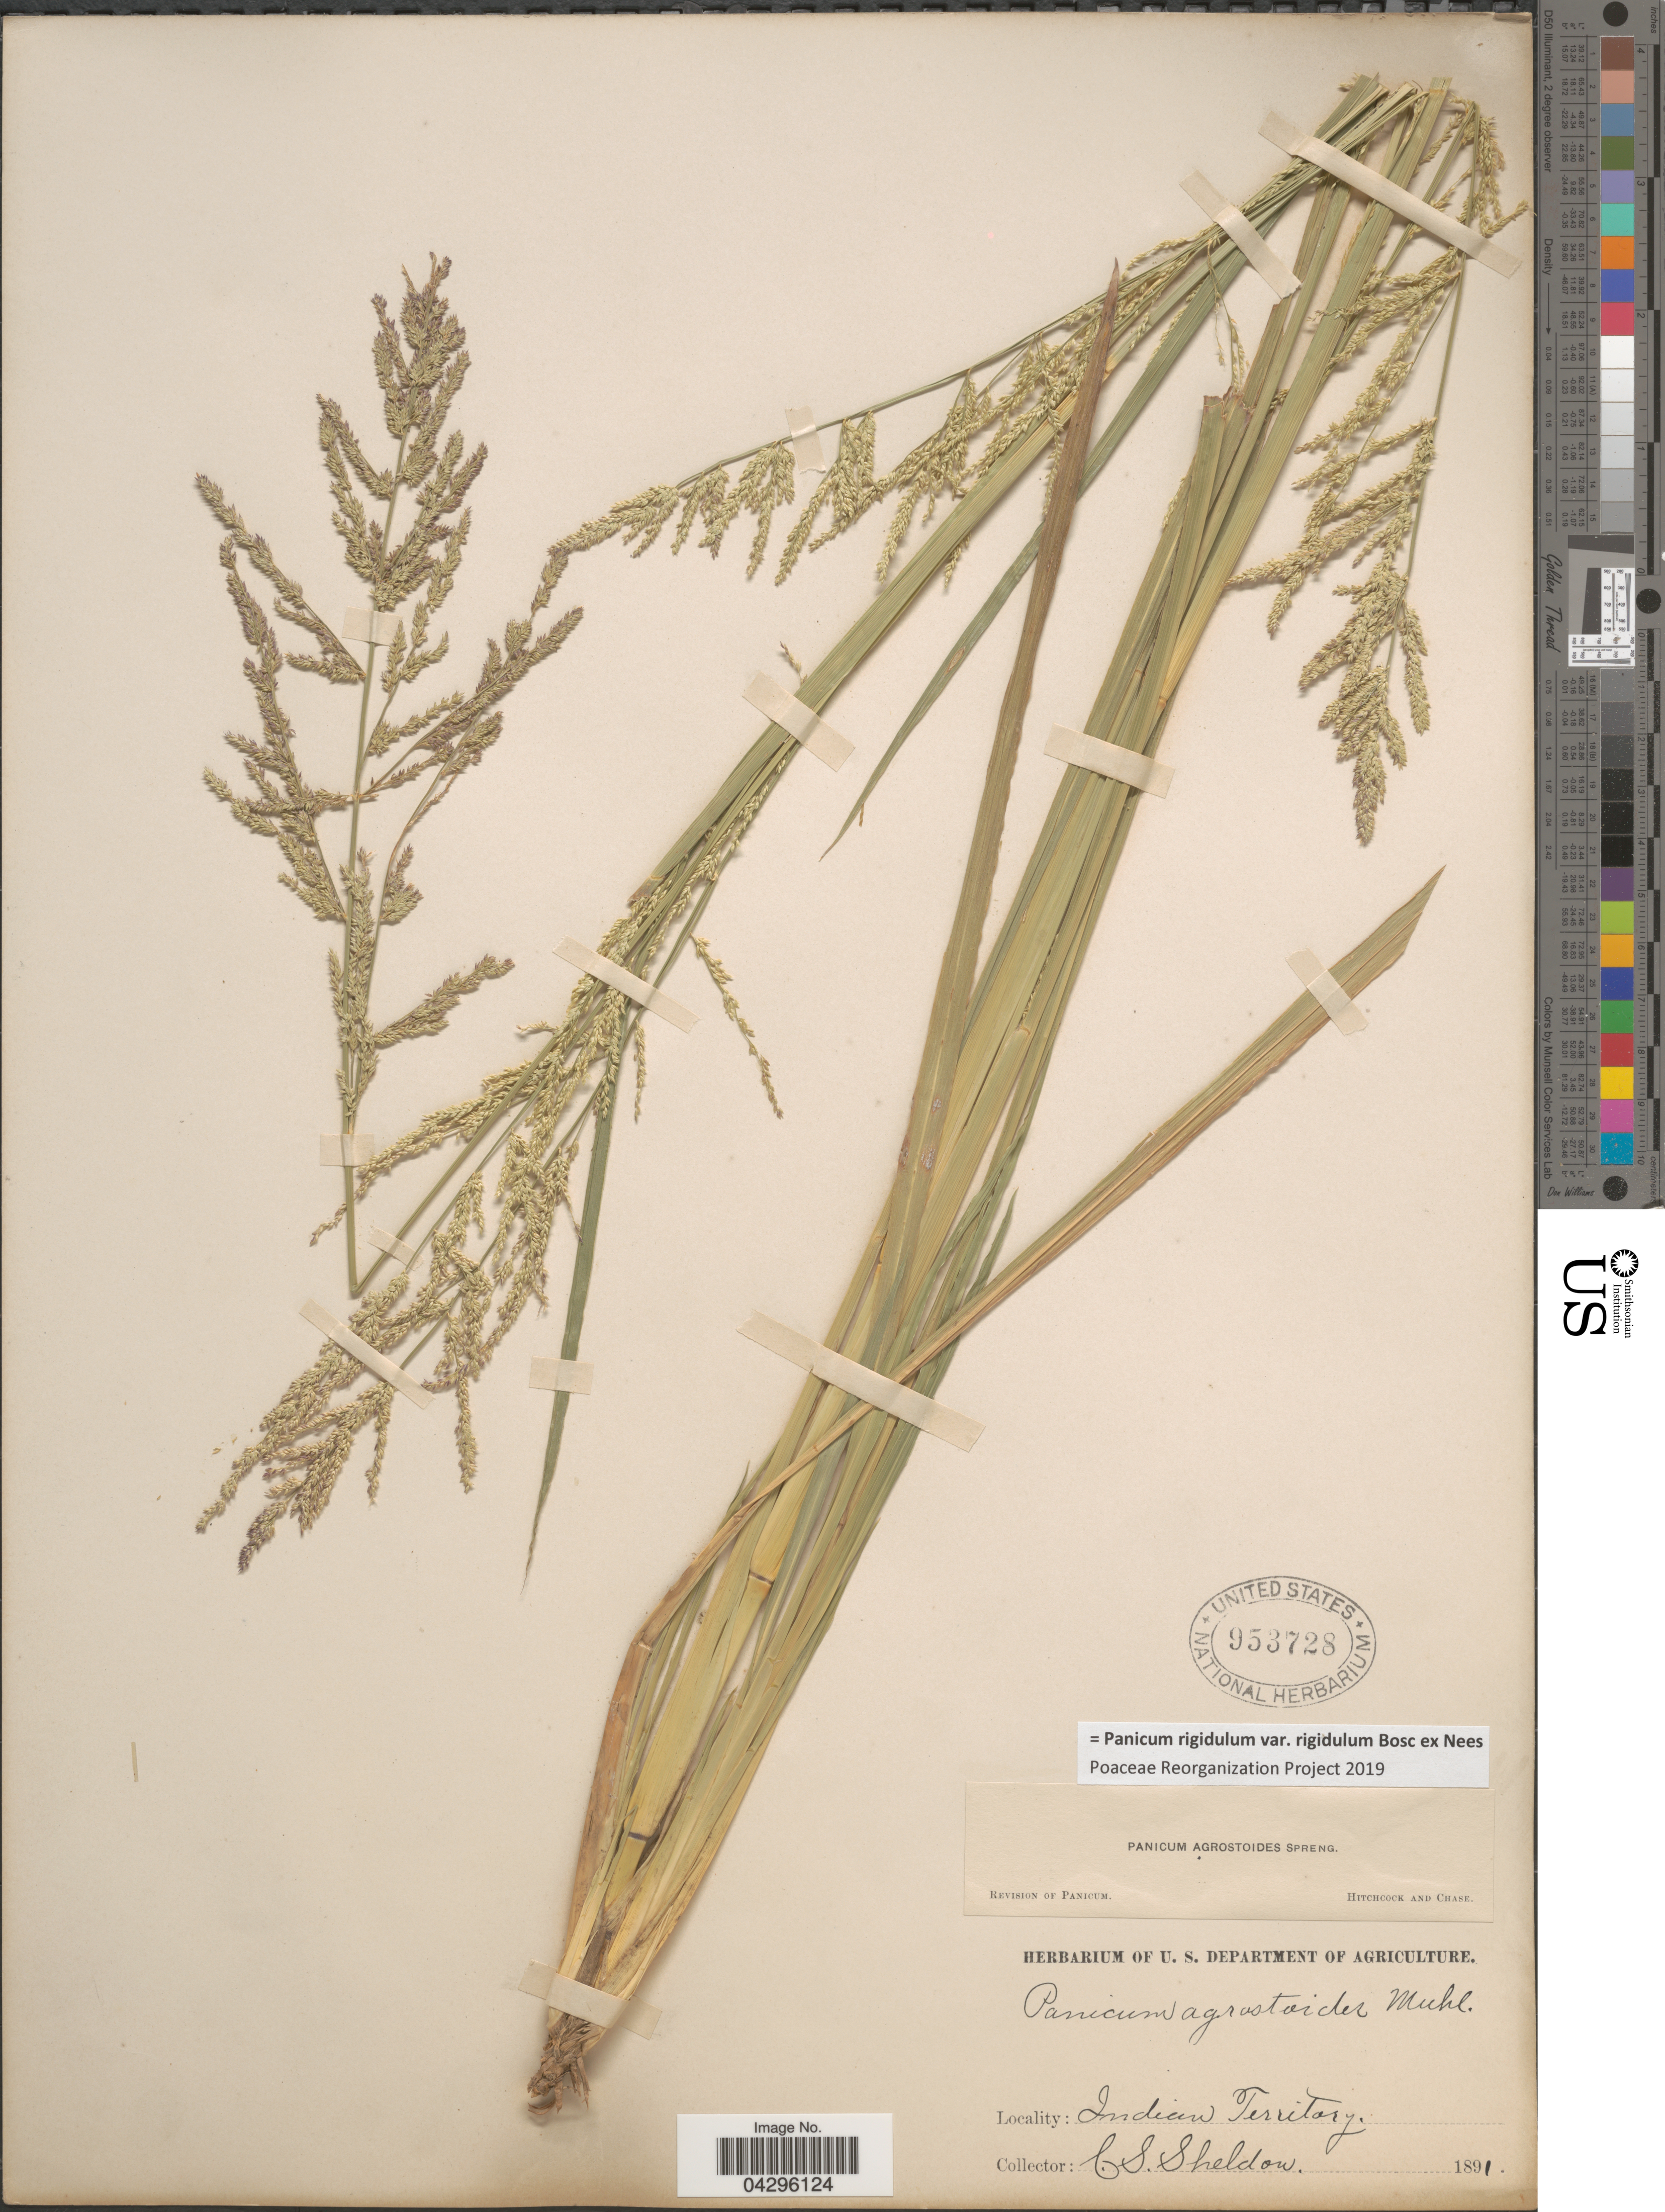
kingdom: Plantae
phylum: Tracheophyta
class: Liliopsida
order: Poales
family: Poaceae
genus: Panicum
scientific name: Panicum rigidulum var. rigidulum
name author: Bosc ex Nees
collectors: C. S. Sheldon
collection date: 1891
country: United States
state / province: Oklahoma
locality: Indian Territory.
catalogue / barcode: US 953728